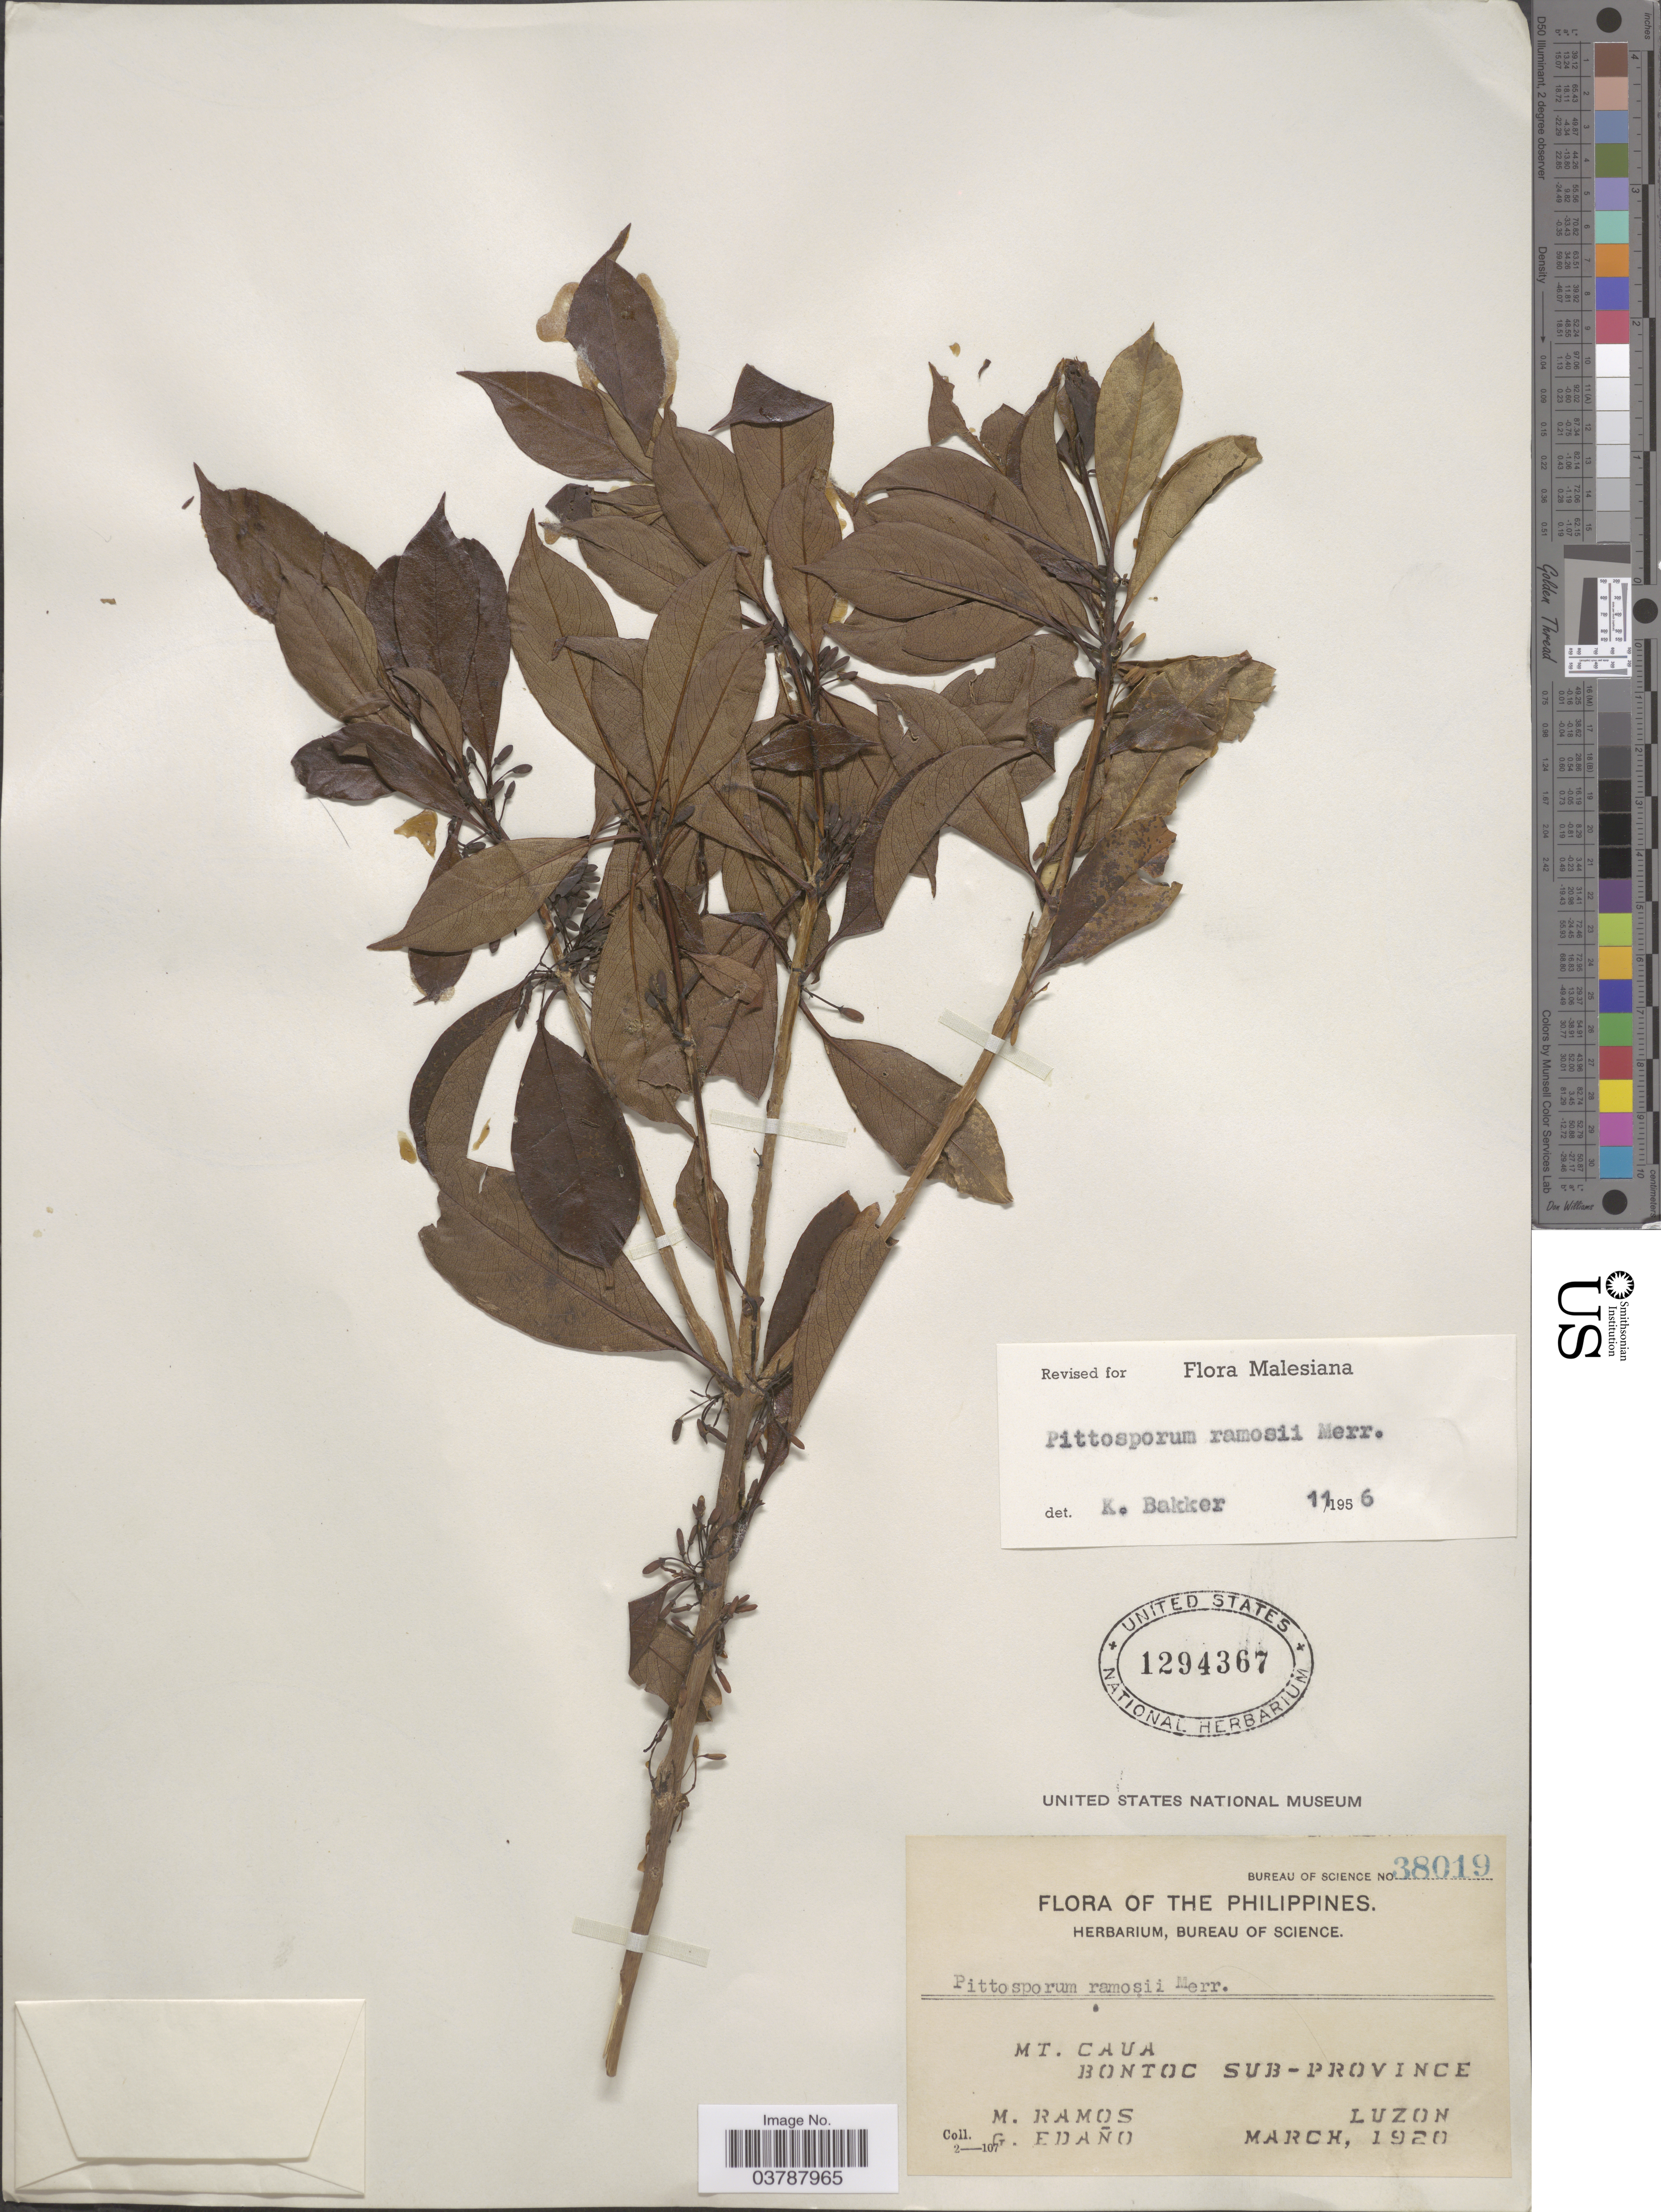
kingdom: Plantae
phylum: Tracheophyta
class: Magnoliopsida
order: Apiales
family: Pittosporaceae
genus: Pittosporum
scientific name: Pittosporum ramosii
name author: Merr.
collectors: M. Ramos & G. Edaño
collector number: Bureau of Science 38019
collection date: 1920-03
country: Philippines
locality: Mt. Cauca. Bontoc Sub-province, Luzon.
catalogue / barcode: US 1294367